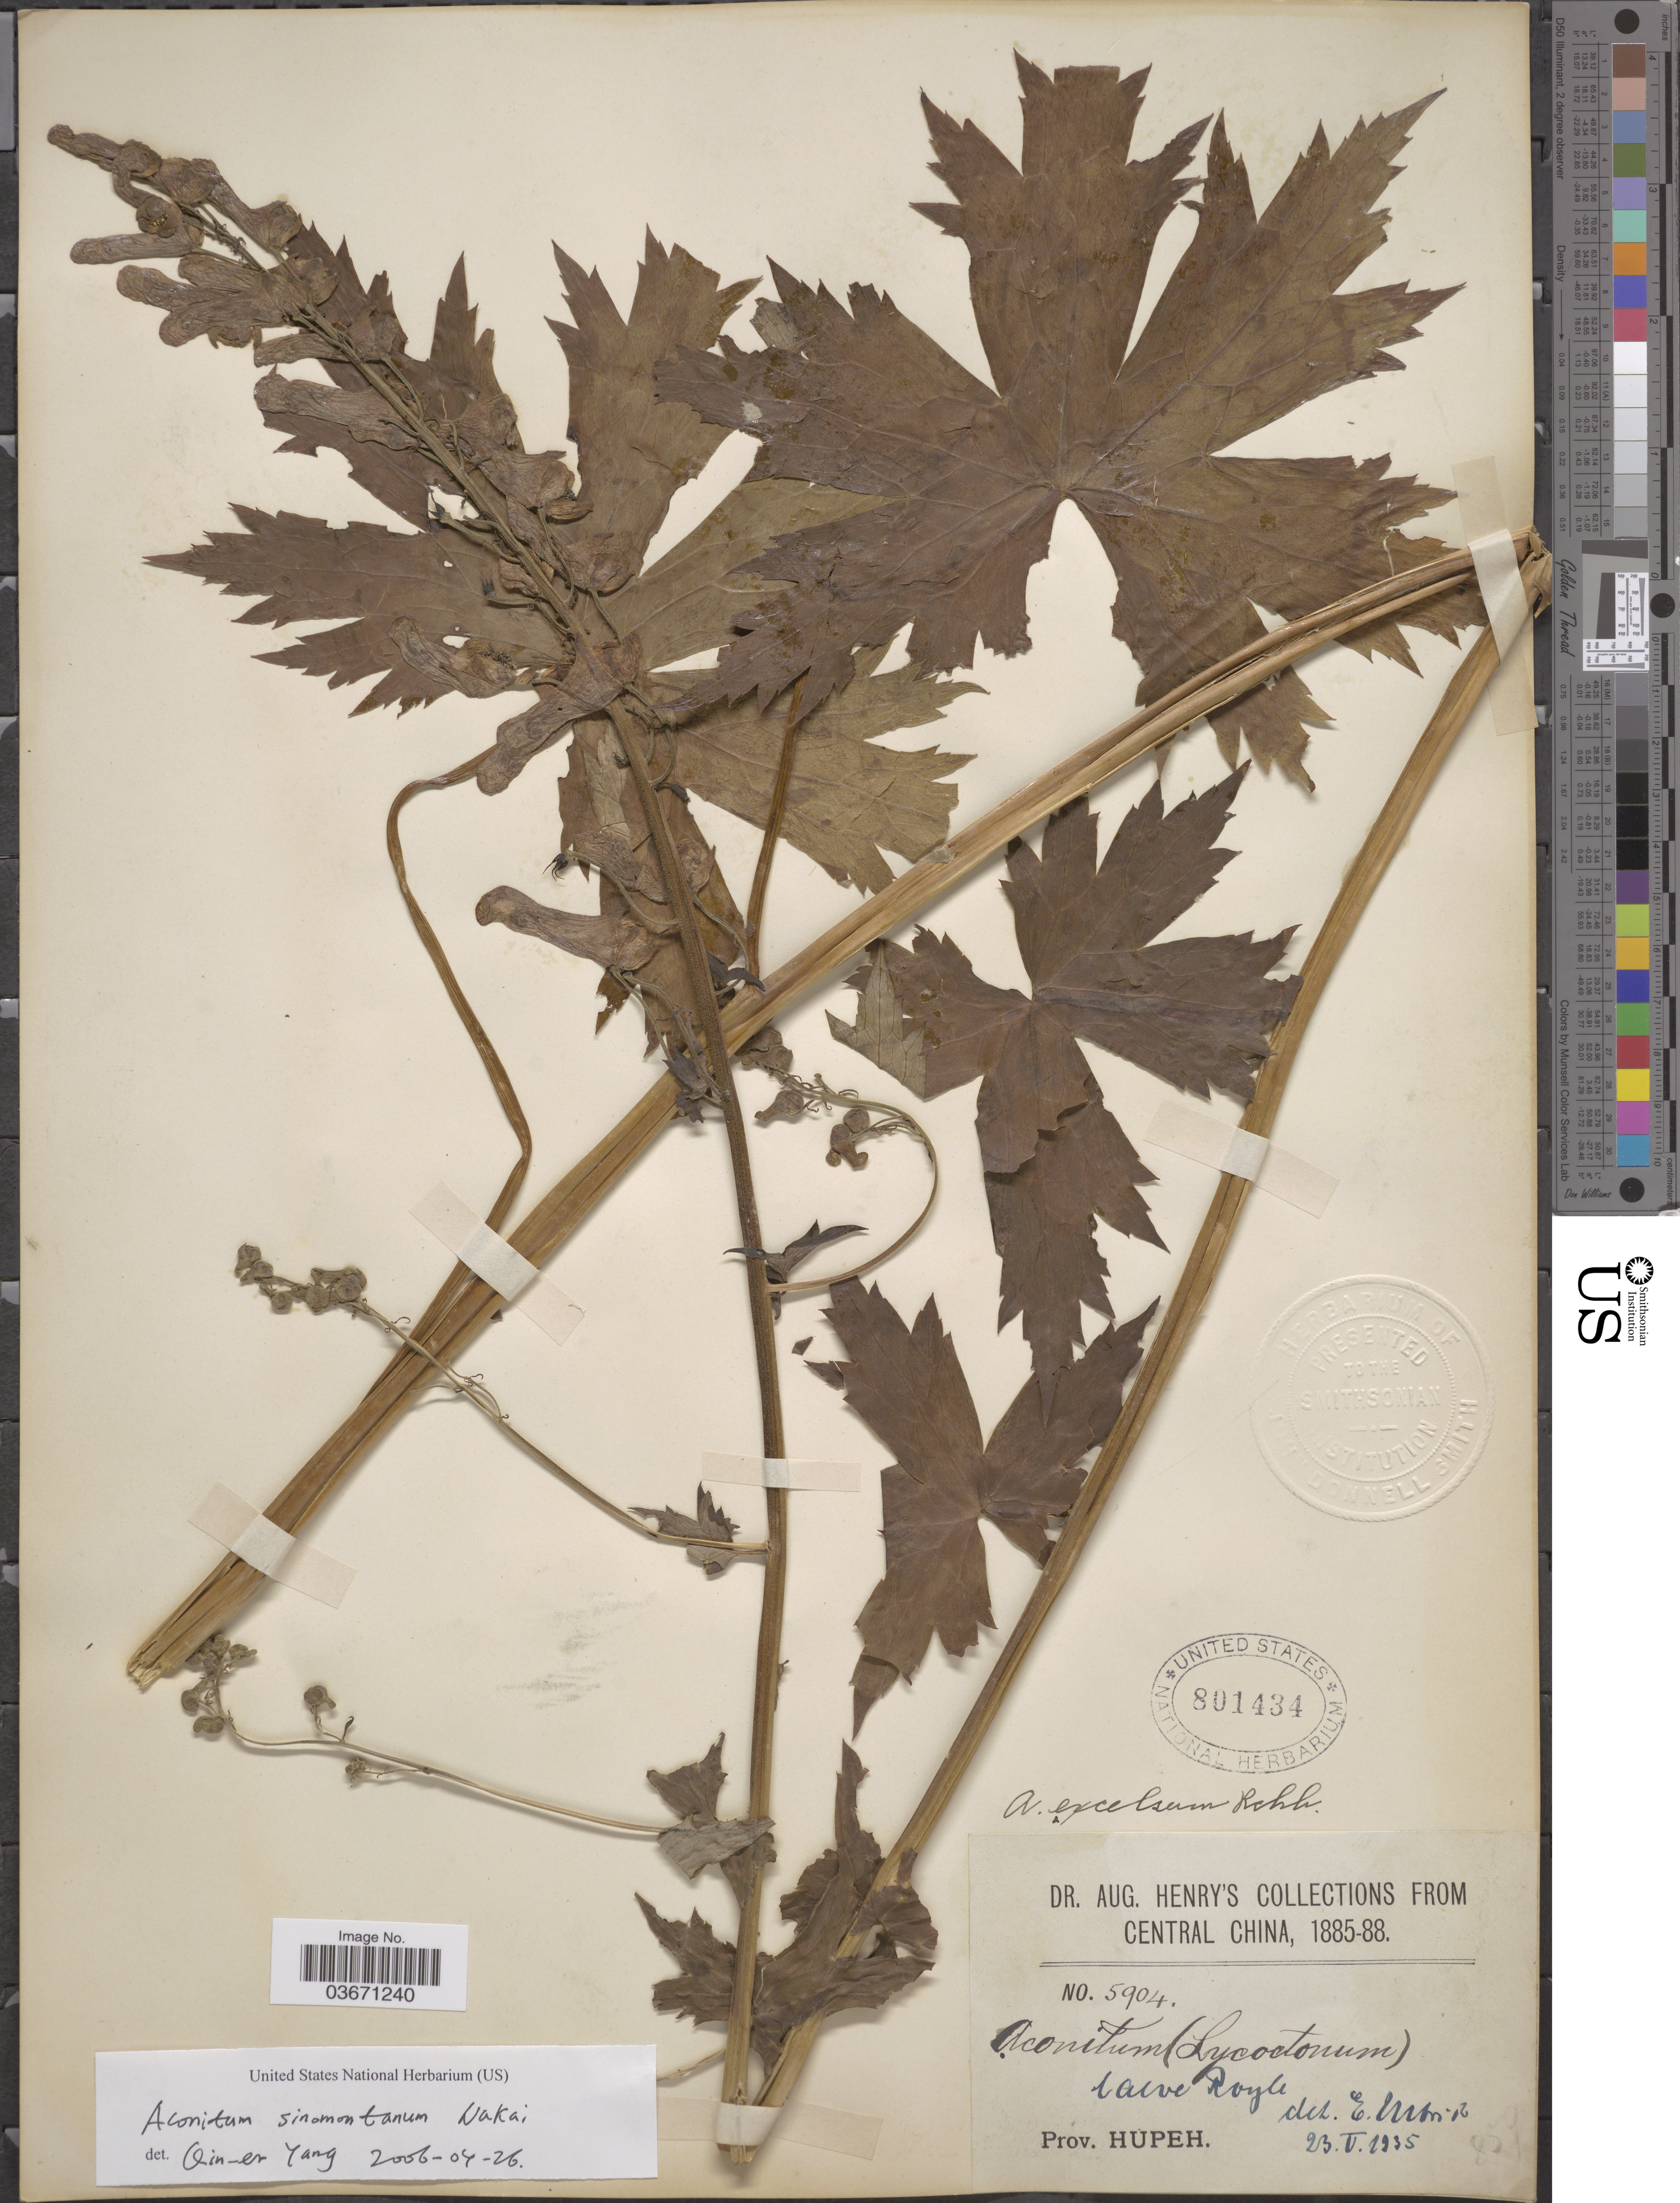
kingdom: Plantae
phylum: Tracheophyta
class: Magnoliopsida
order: Ranunculales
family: Ranunculaceae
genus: Aconitum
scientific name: Aconitum sinomontanum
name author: Nakai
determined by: Yang, Q. E.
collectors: A. Henry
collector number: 5904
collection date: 1885/1888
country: China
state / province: Hubei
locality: Central China. Prov. Hupeh.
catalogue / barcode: US 801434